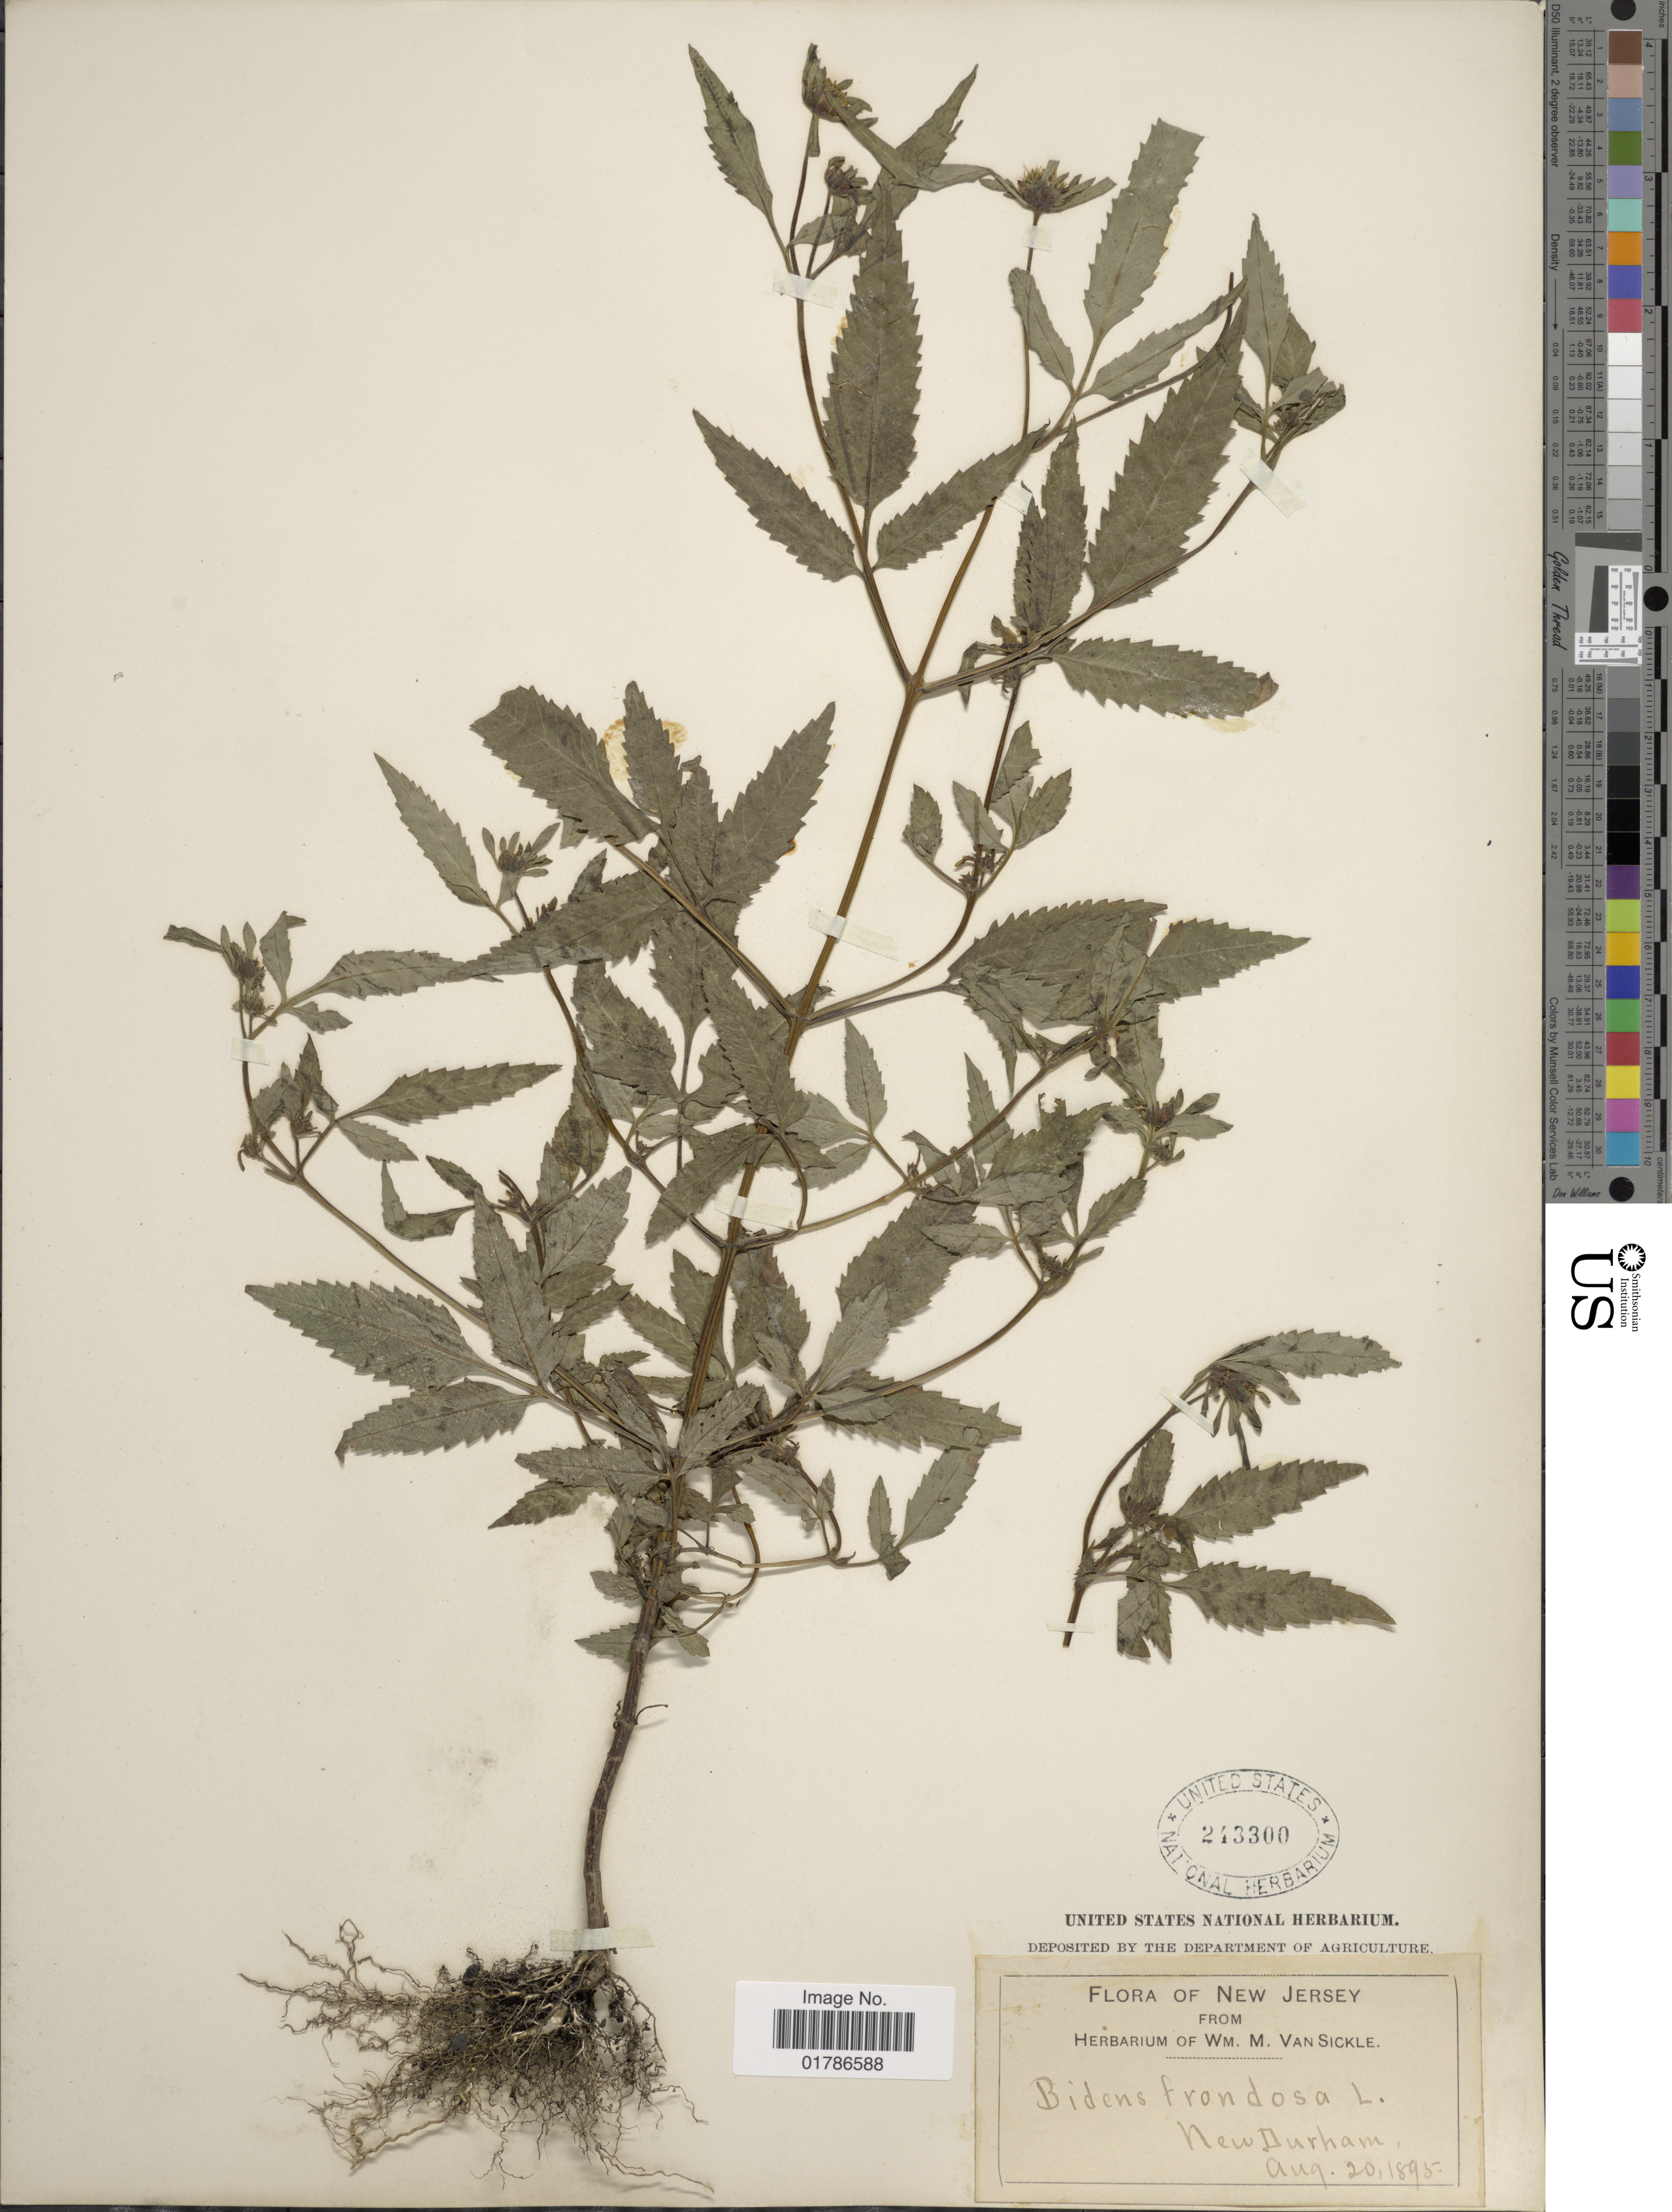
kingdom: Plantae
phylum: Tracheophyta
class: Magnoliopsida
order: Asterales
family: Asteraceae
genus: Bidens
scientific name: Bidens frondosa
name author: L.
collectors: ex herb. Wm. M. Van Sickle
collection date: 1895-08-20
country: United States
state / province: New Jersey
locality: New Durham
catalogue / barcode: US 243300